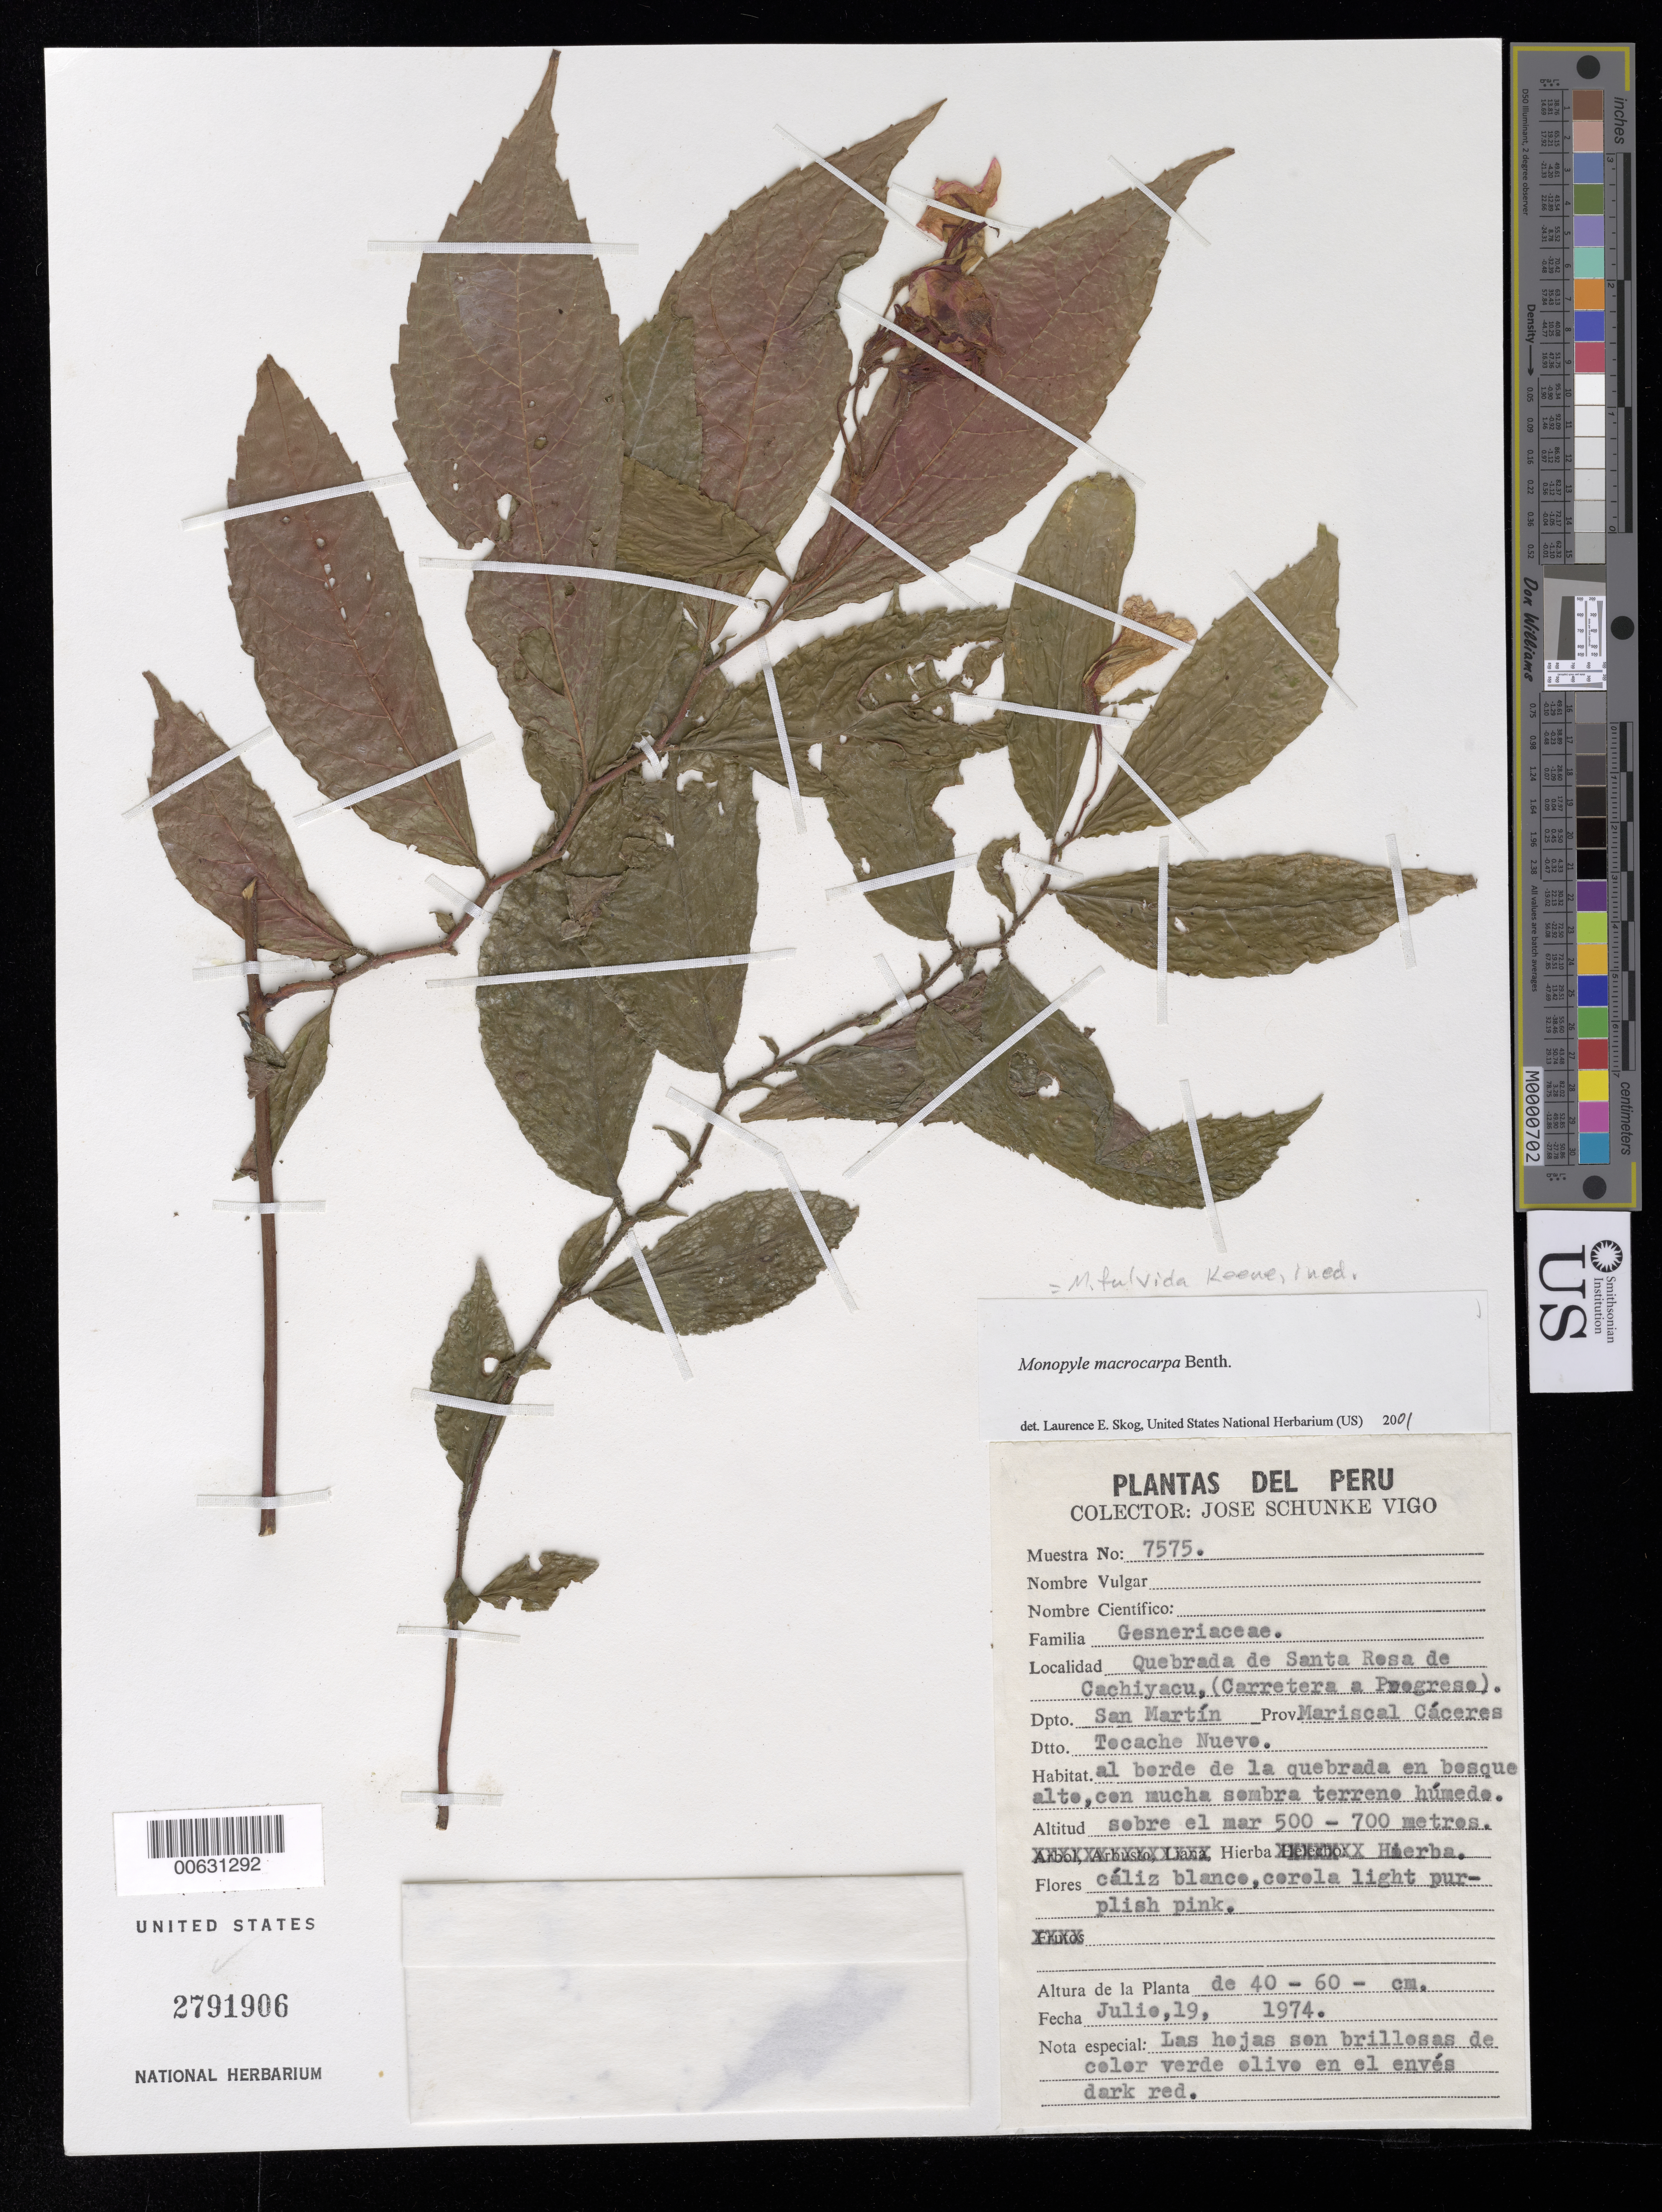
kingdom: Plantae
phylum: Tracheophyta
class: Magnoliopsida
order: Lamiales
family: Gesneriaceae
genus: Monopyle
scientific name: Monopyle macrocarpa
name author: Benth.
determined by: Skog, Laurence E.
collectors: J. Schunke Vigo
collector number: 7575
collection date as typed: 19 Jul 1974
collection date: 1974-07-19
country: Peru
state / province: San Martín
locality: Prov. Mariscal Cáceres, Dtto. Tocache Nuevo; Quebrada de Santa Rosa de Cachiyacu (Carretera a Progreso)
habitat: Al borde de la quebrada, en abundante sombra terreno húmedo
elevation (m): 500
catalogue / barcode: US 2791906